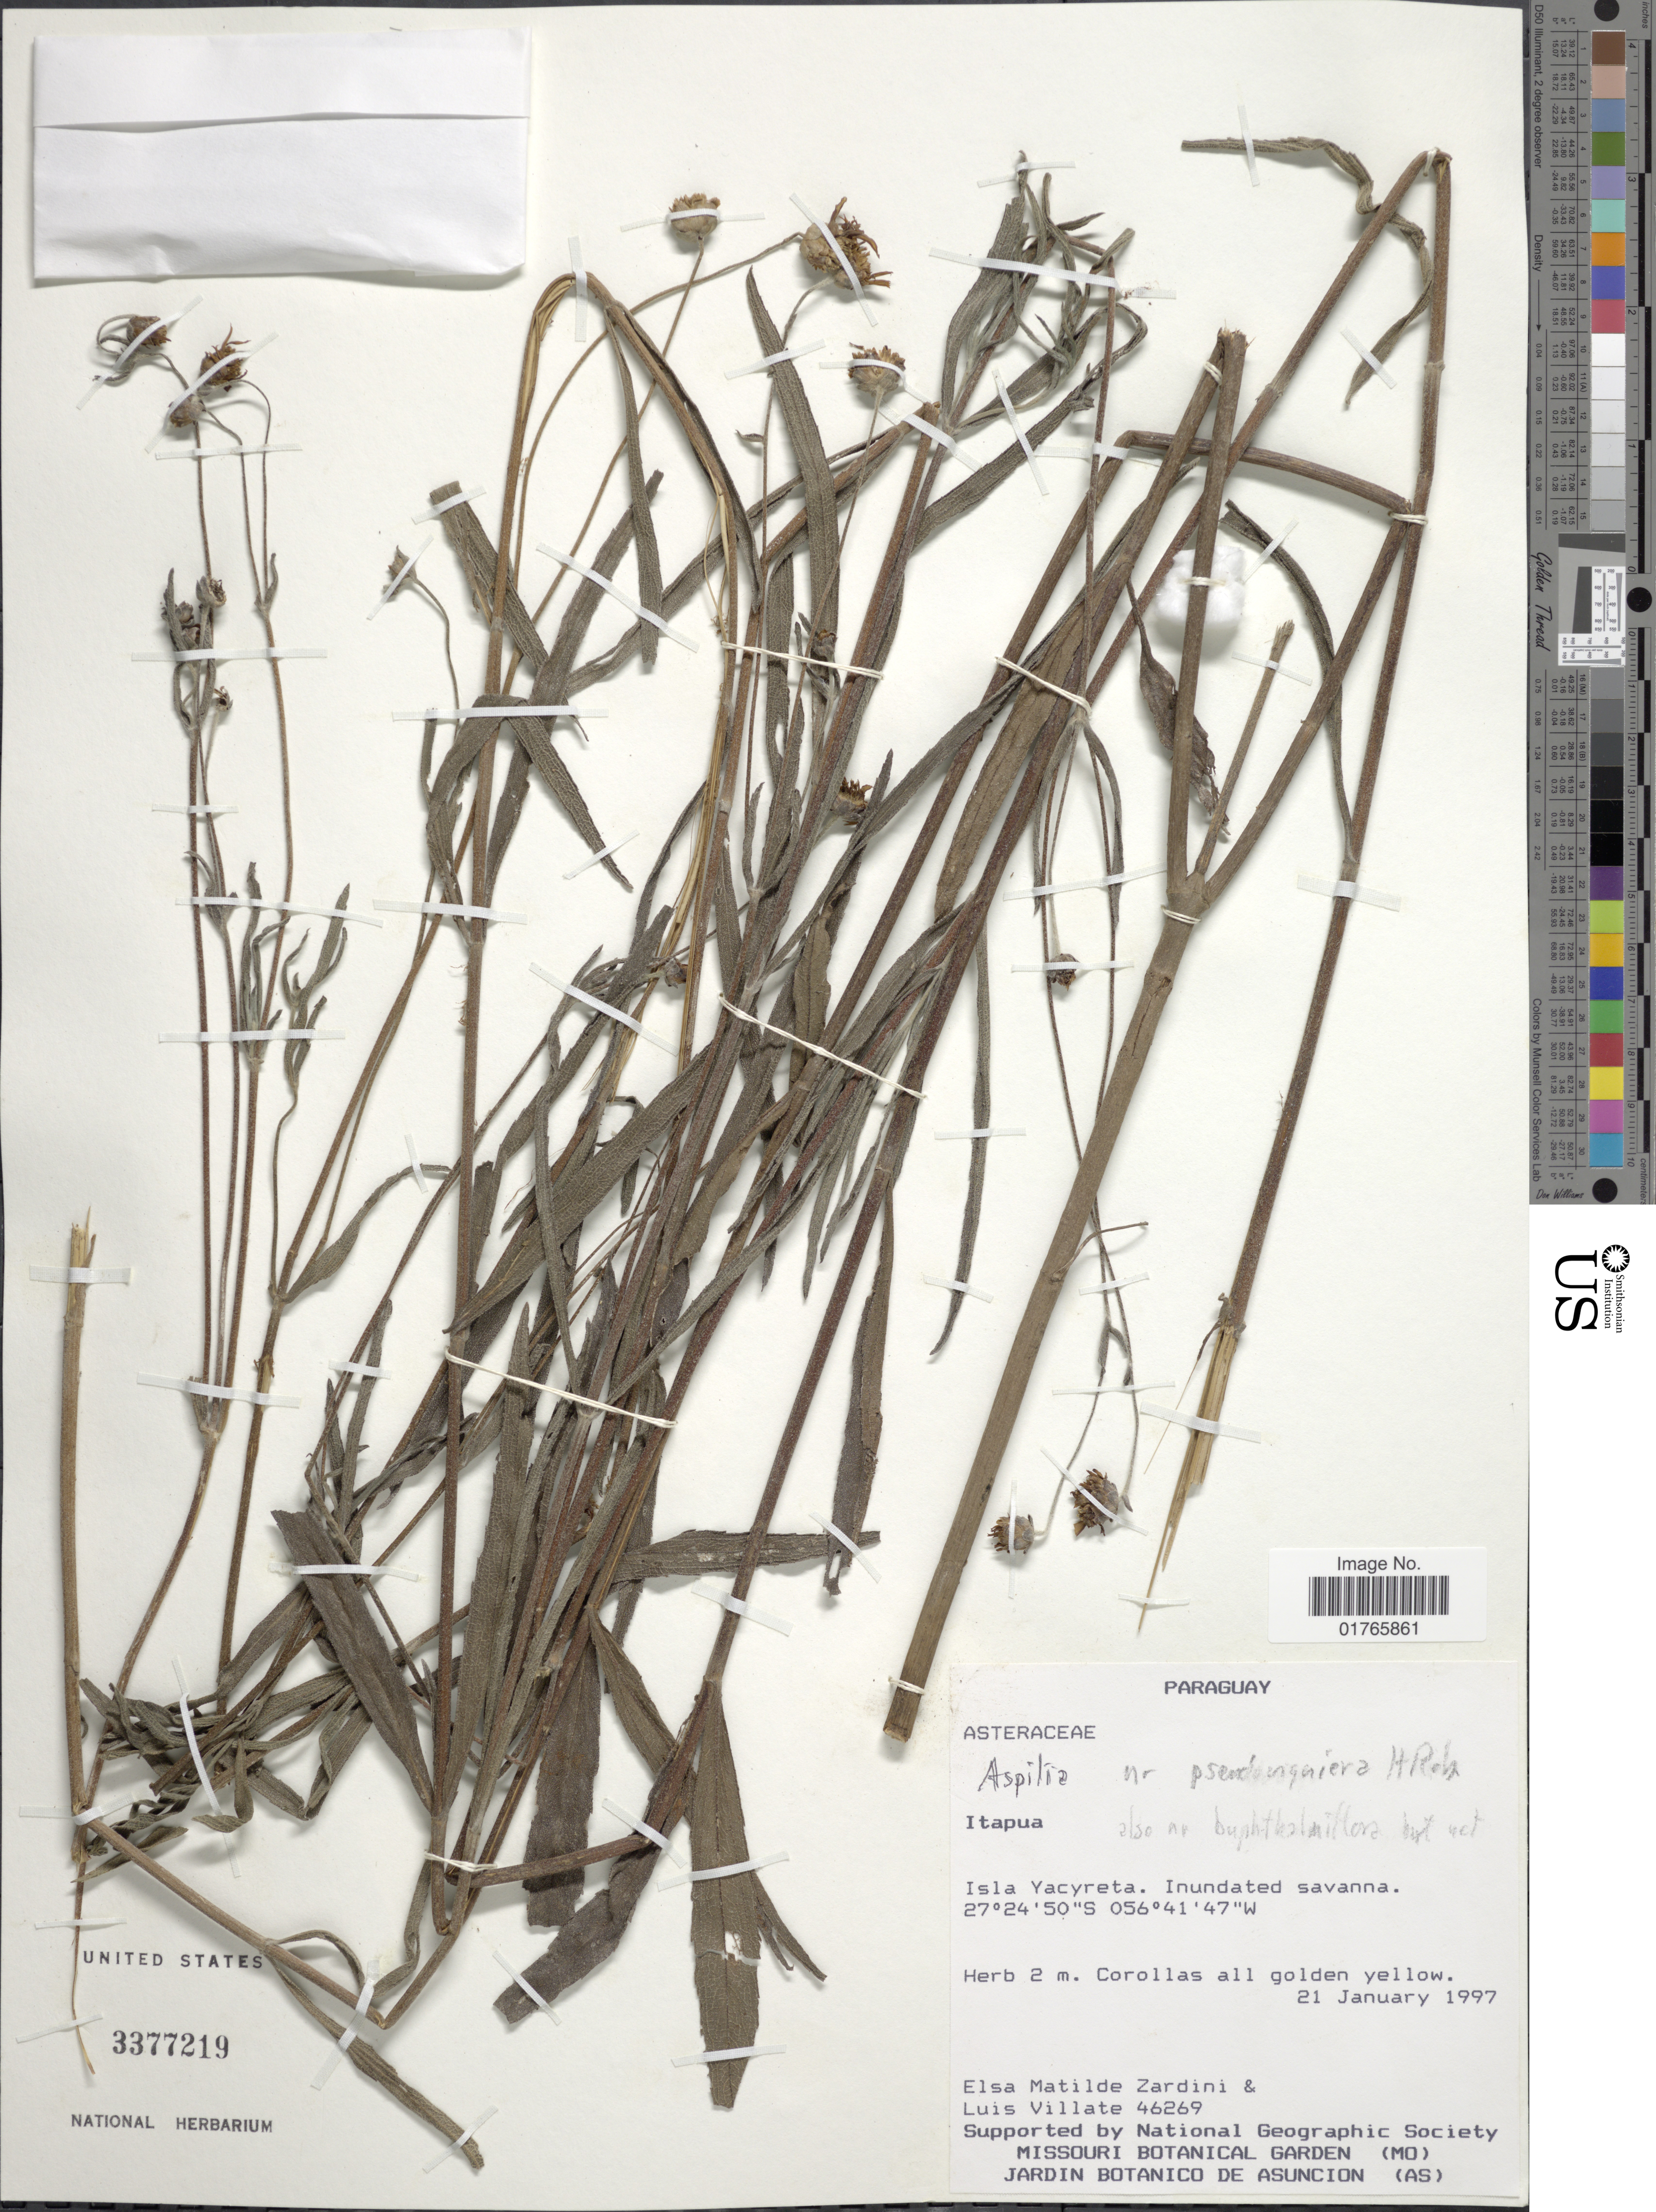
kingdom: Plantae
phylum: Tracheophyta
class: Magnoliopsida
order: Asterales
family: Asteraceae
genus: Aspilia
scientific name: Aspilia pseudoviguiera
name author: H. Rob.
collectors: E. M. Zardini & L. Villate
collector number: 46269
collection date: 1997-01-21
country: Paraguay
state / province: Itapua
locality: Isla Yacyreta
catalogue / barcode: US 3377219